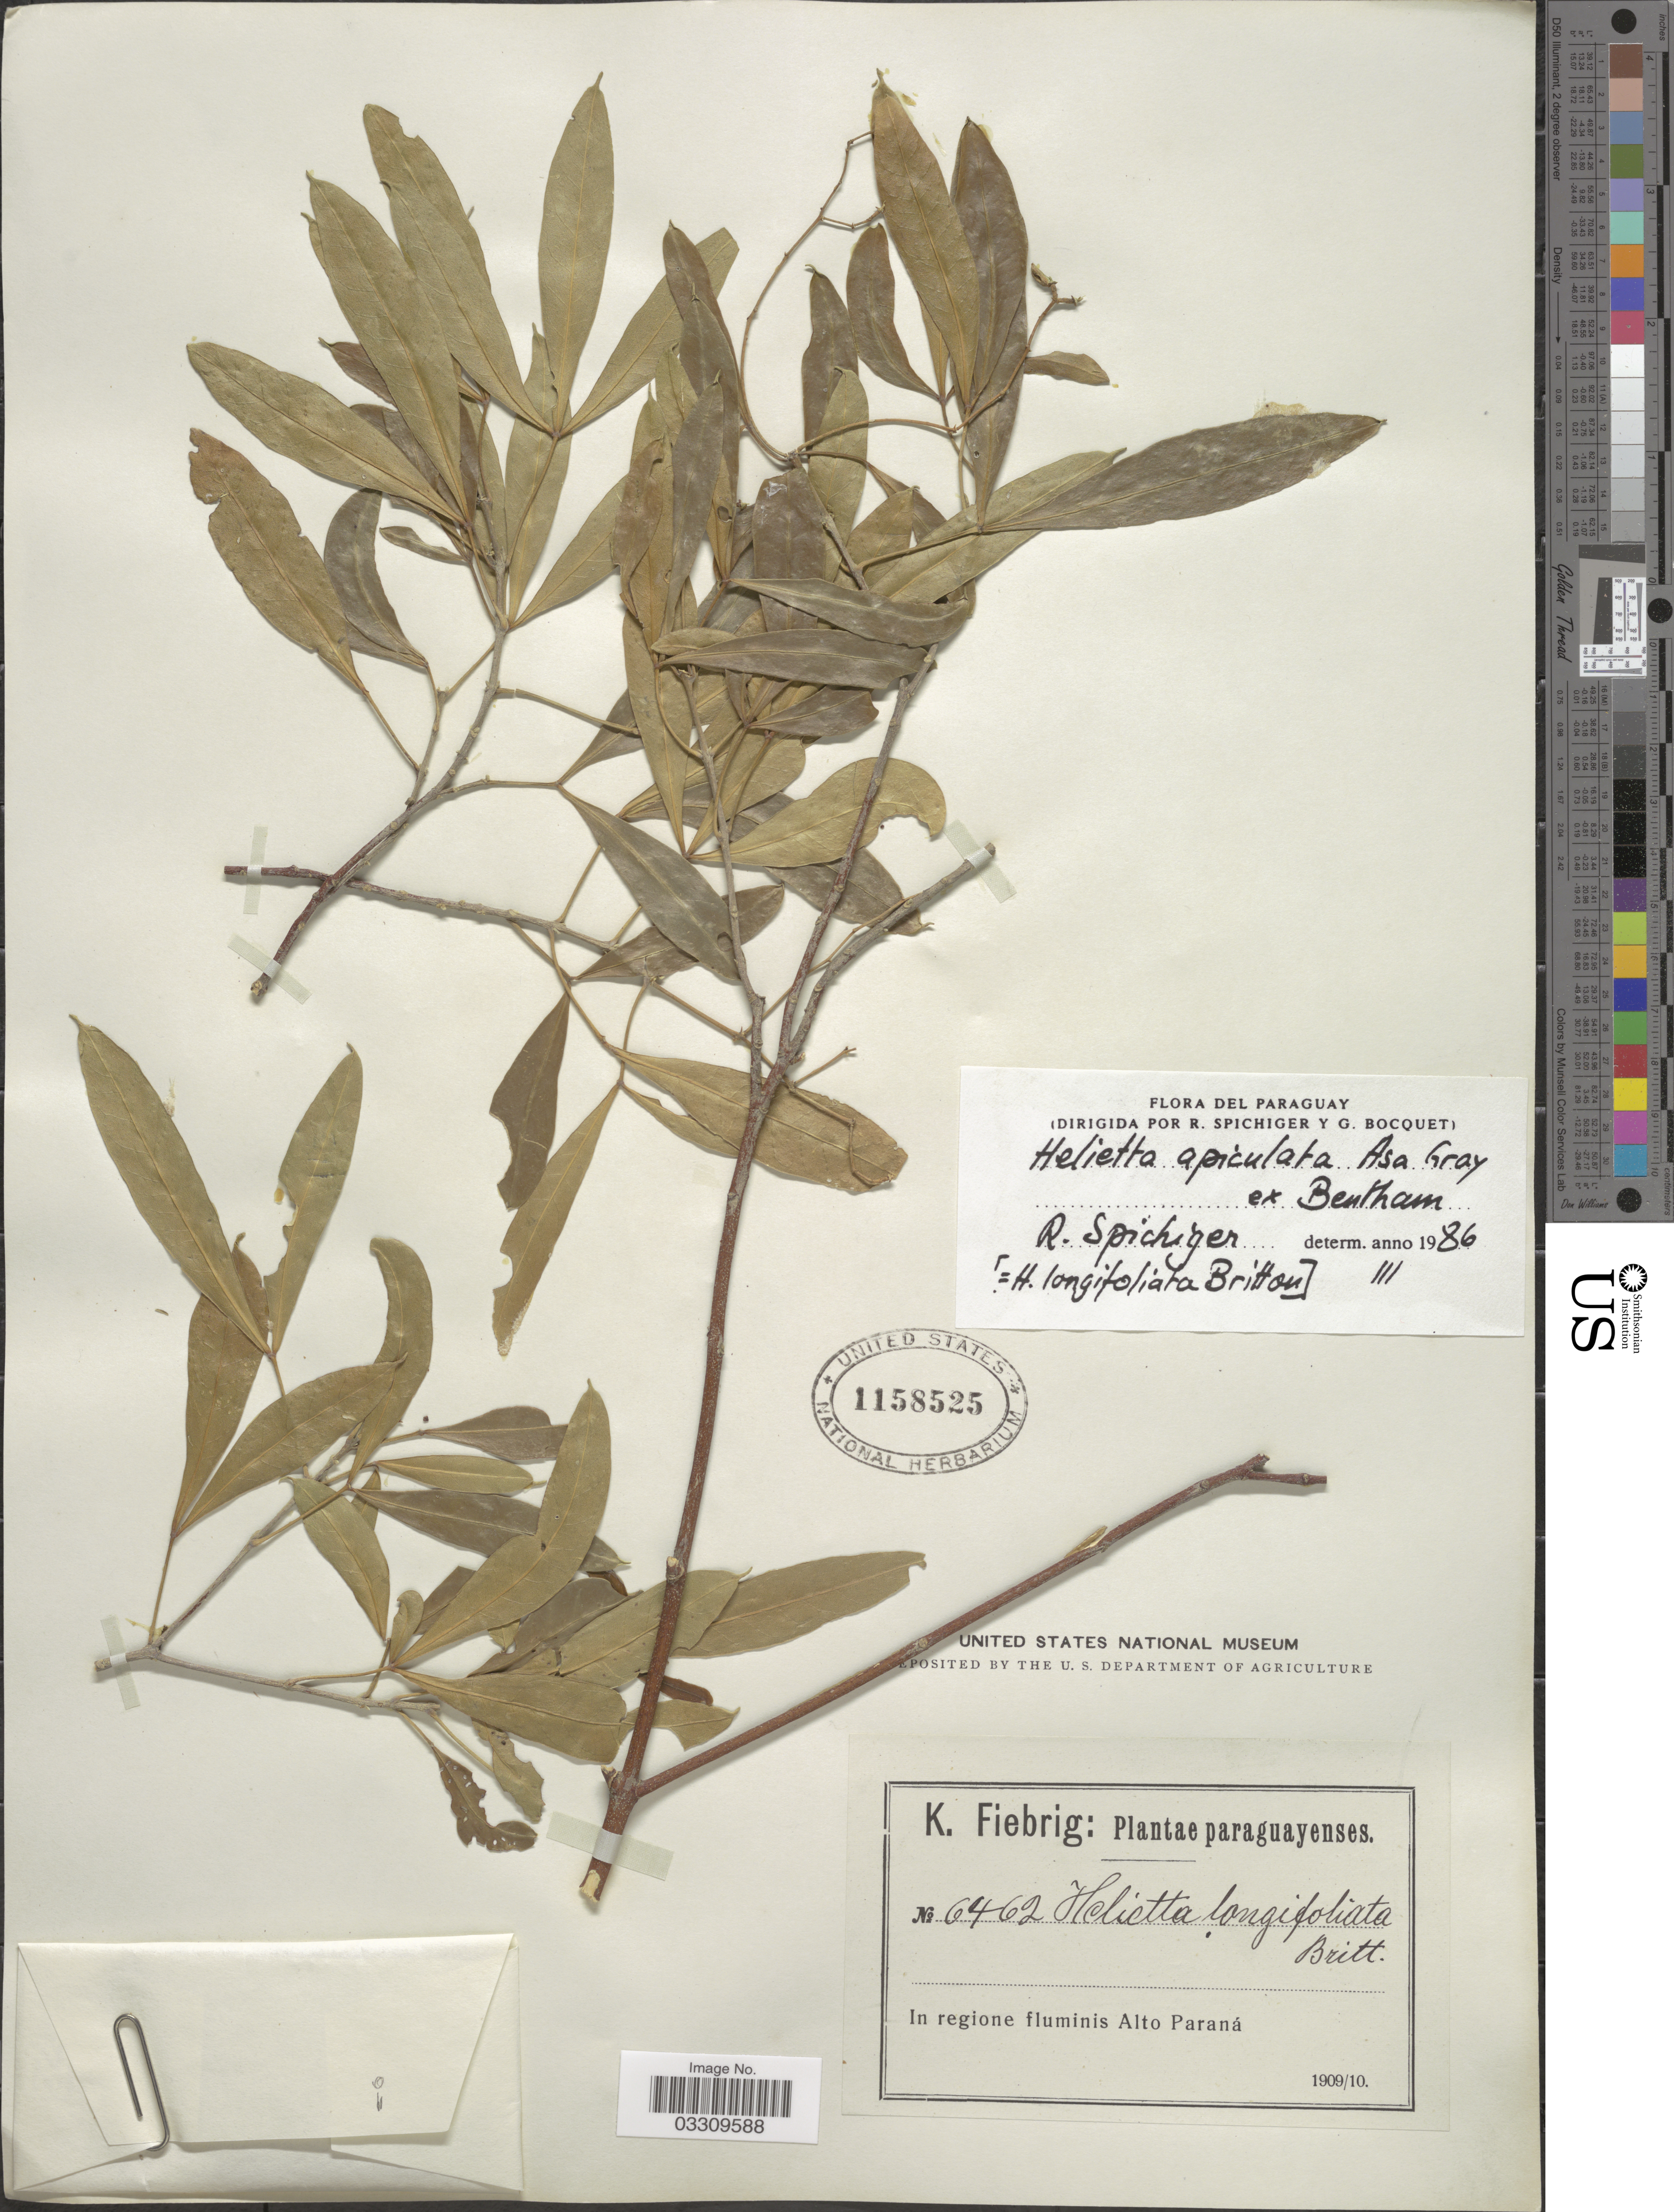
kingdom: Plantae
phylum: Tracheophyta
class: Liliopsida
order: Zingiberales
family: Zingiberaceae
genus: Amomum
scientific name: Amomum dealbatum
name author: Roxb.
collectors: K. Fiebrig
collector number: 6462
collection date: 1909/1910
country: Paraguay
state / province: Alto Parana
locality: Paraguayenses, In regione fluminis Alto Paraná.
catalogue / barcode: US 1158525